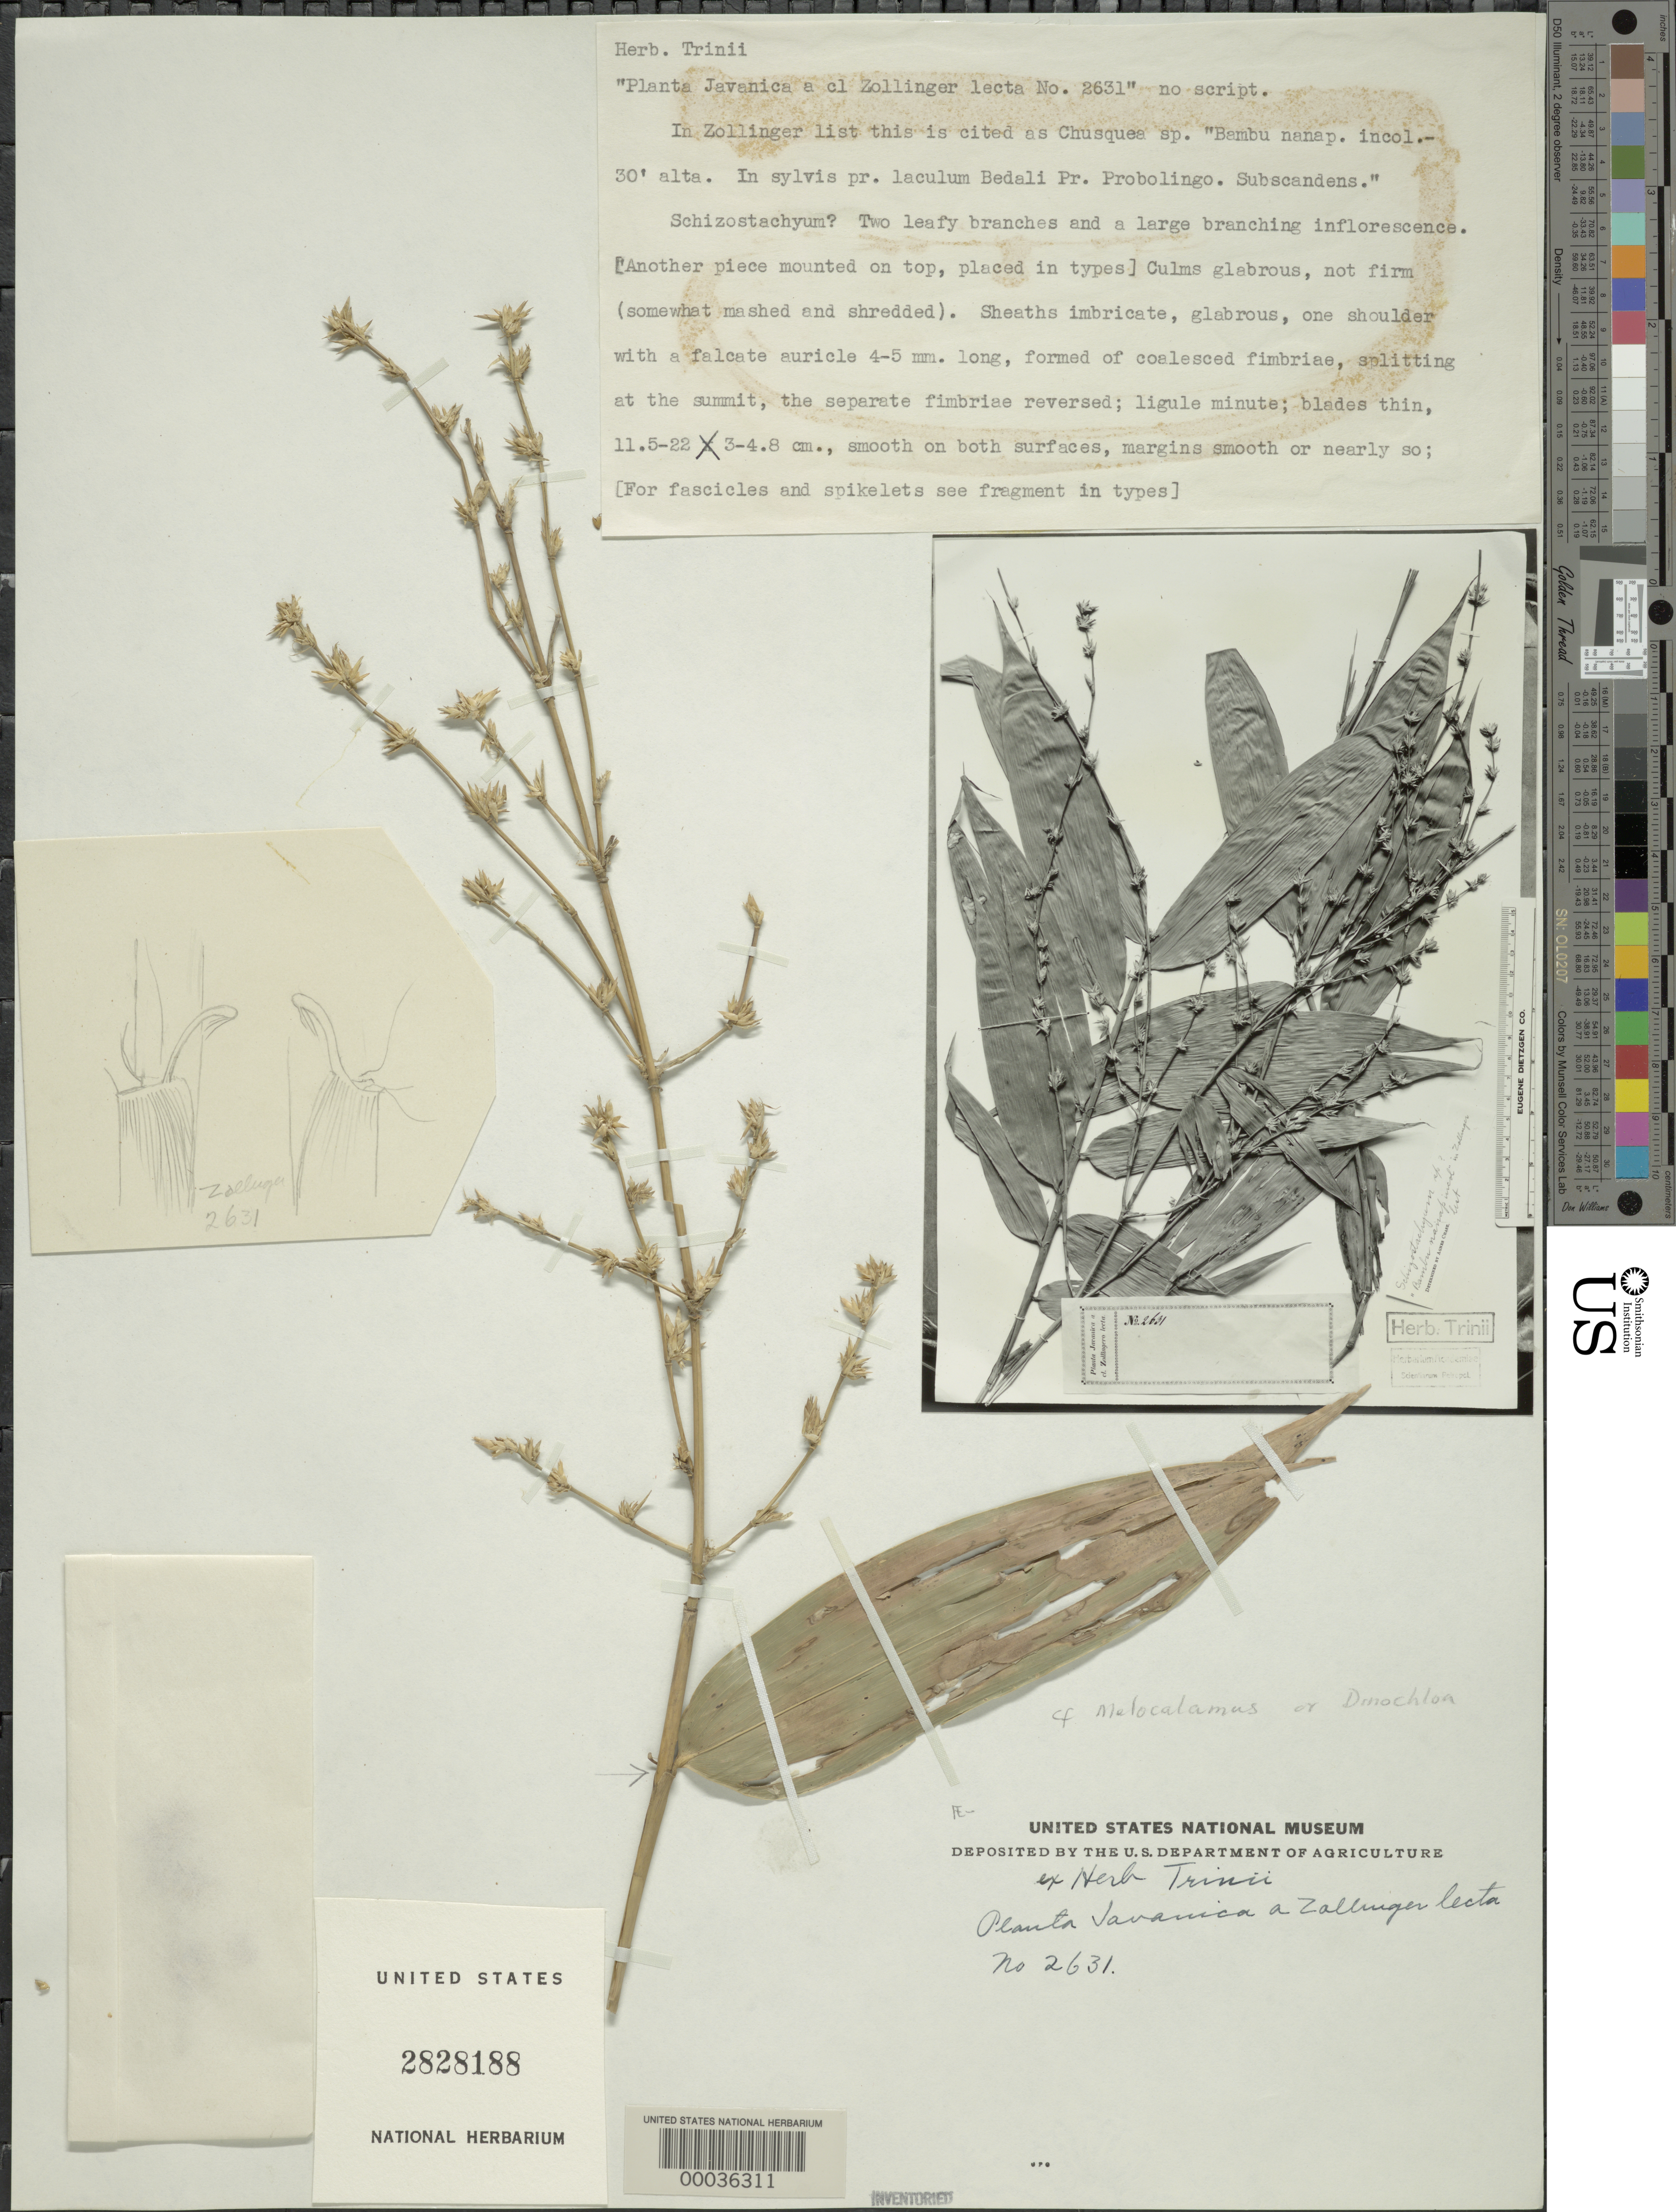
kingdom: Plantae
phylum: Tracheophyta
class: Liliopsida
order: Poales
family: Poaceae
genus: Dinochloa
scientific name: Dinochloa sp.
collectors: -- Zollinger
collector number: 2631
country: Indonesia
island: Java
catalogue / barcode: US 2828188